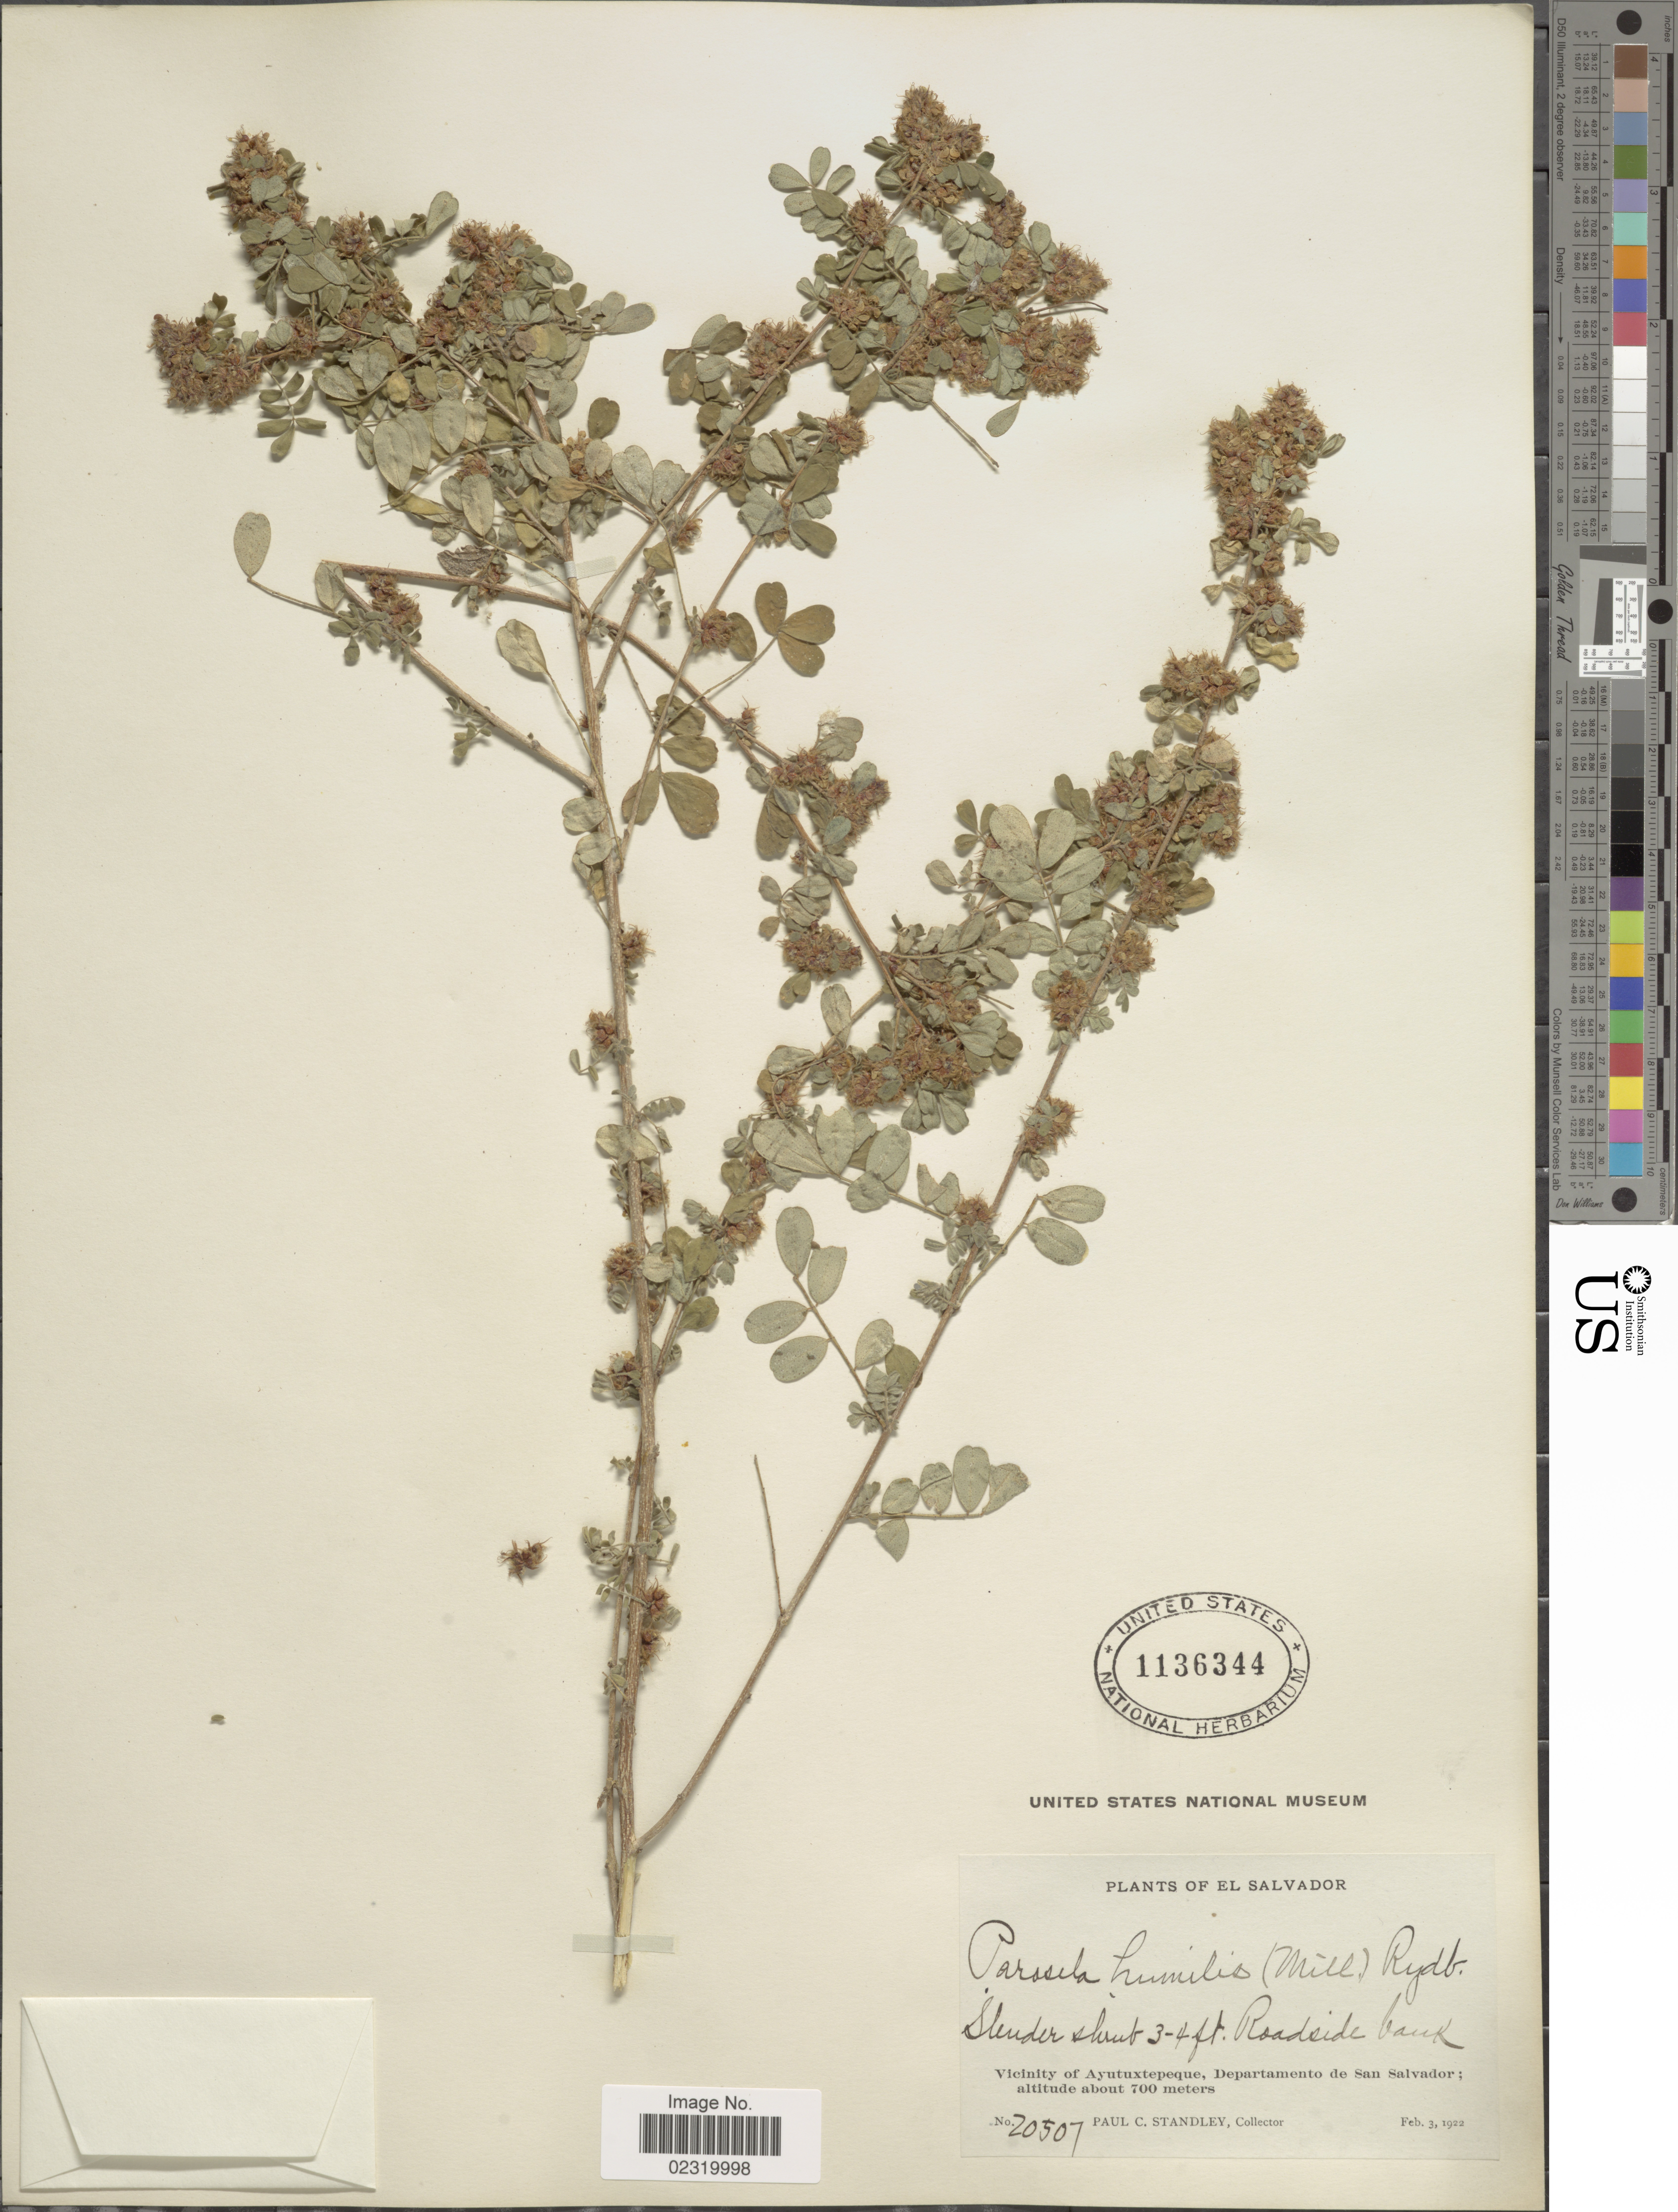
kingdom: Plantae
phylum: Tracheophyta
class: Magnoliopsida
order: Fabales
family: Fabaceae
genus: Dalea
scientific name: Dalea scandens var. vulneraria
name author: (Oerst.) Barneby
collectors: P. C. Standley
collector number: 20507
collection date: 1922-02-03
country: El Salvador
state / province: San Salvador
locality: Vicinity of Ayutuxtepeque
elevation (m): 700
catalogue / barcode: US 1136344